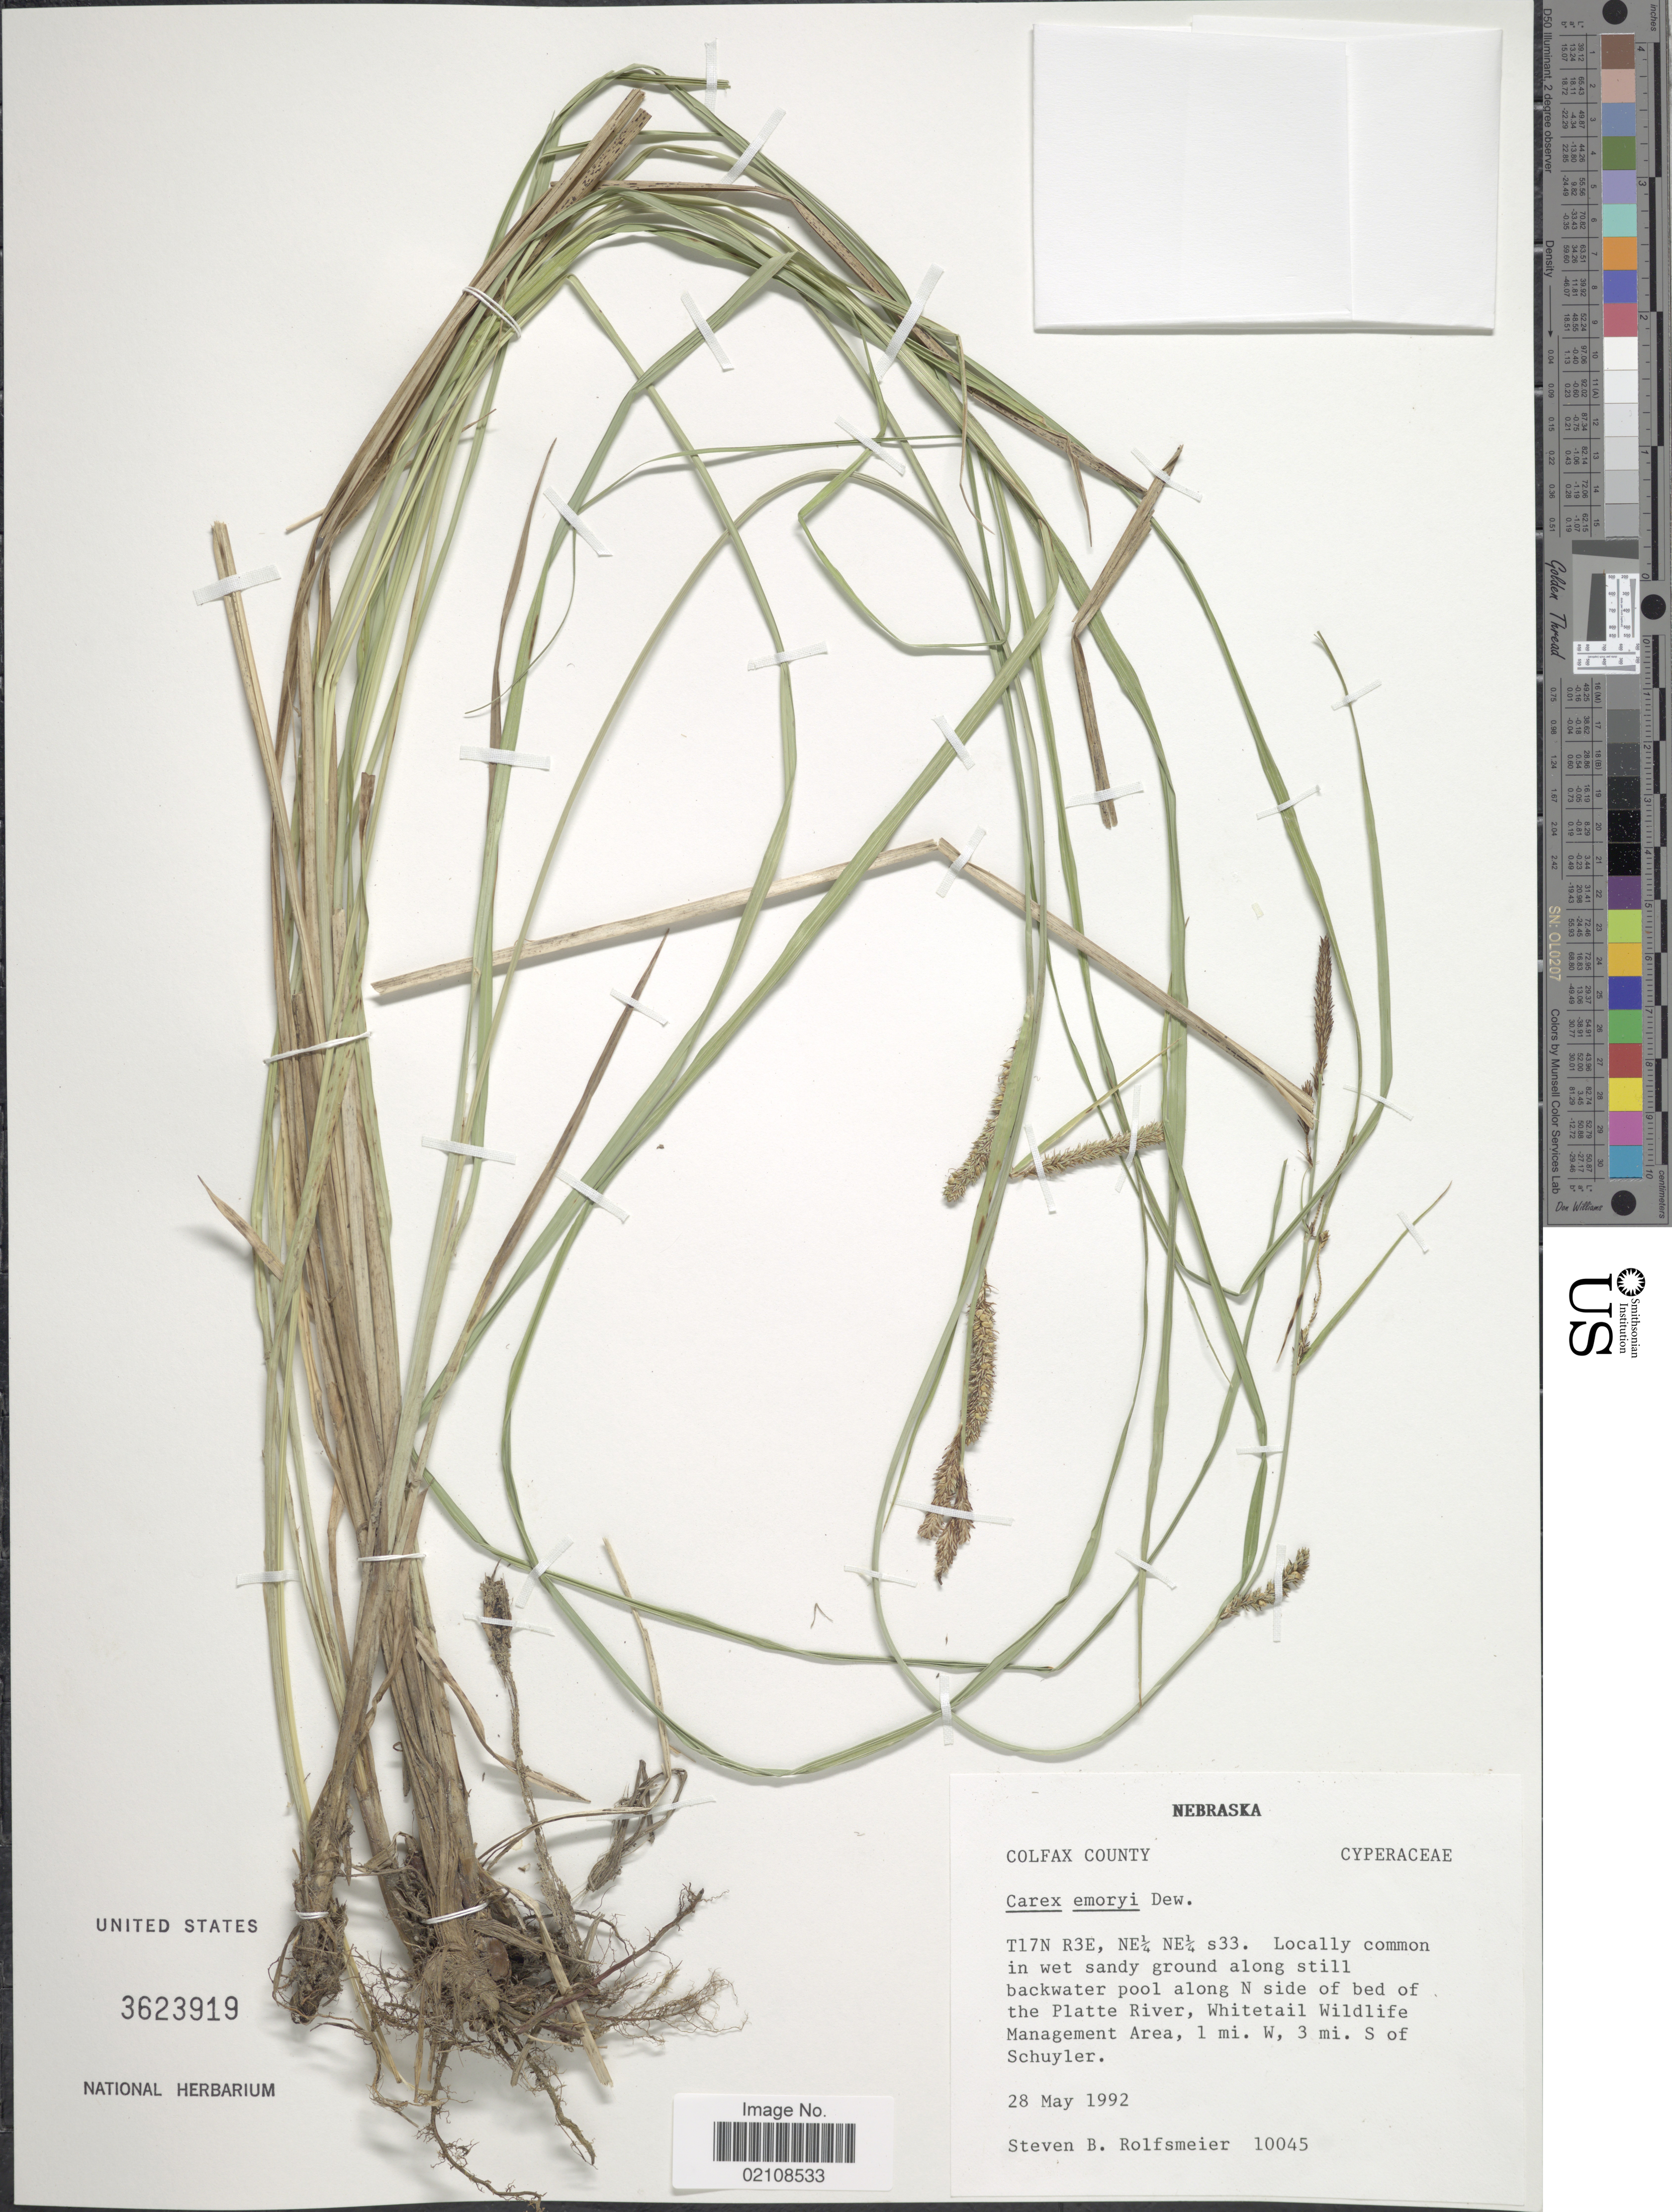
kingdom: Plantae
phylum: Tracheophyta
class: Liliopsida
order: Poales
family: Cyperaceae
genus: Carex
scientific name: Carex emoryi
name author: Dewey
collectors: S. Rolfsmeier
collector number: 10045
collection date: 1992-05-28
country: United States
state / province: Nebraska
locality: T17N R3E, NE¼ NE¼ s33, along still backwater pool along N side of bed of the Platte River, Whitetail Wildlife Management Area, 1 mi. W, 3 mi. S of Schuyler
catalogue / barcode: US 3623919